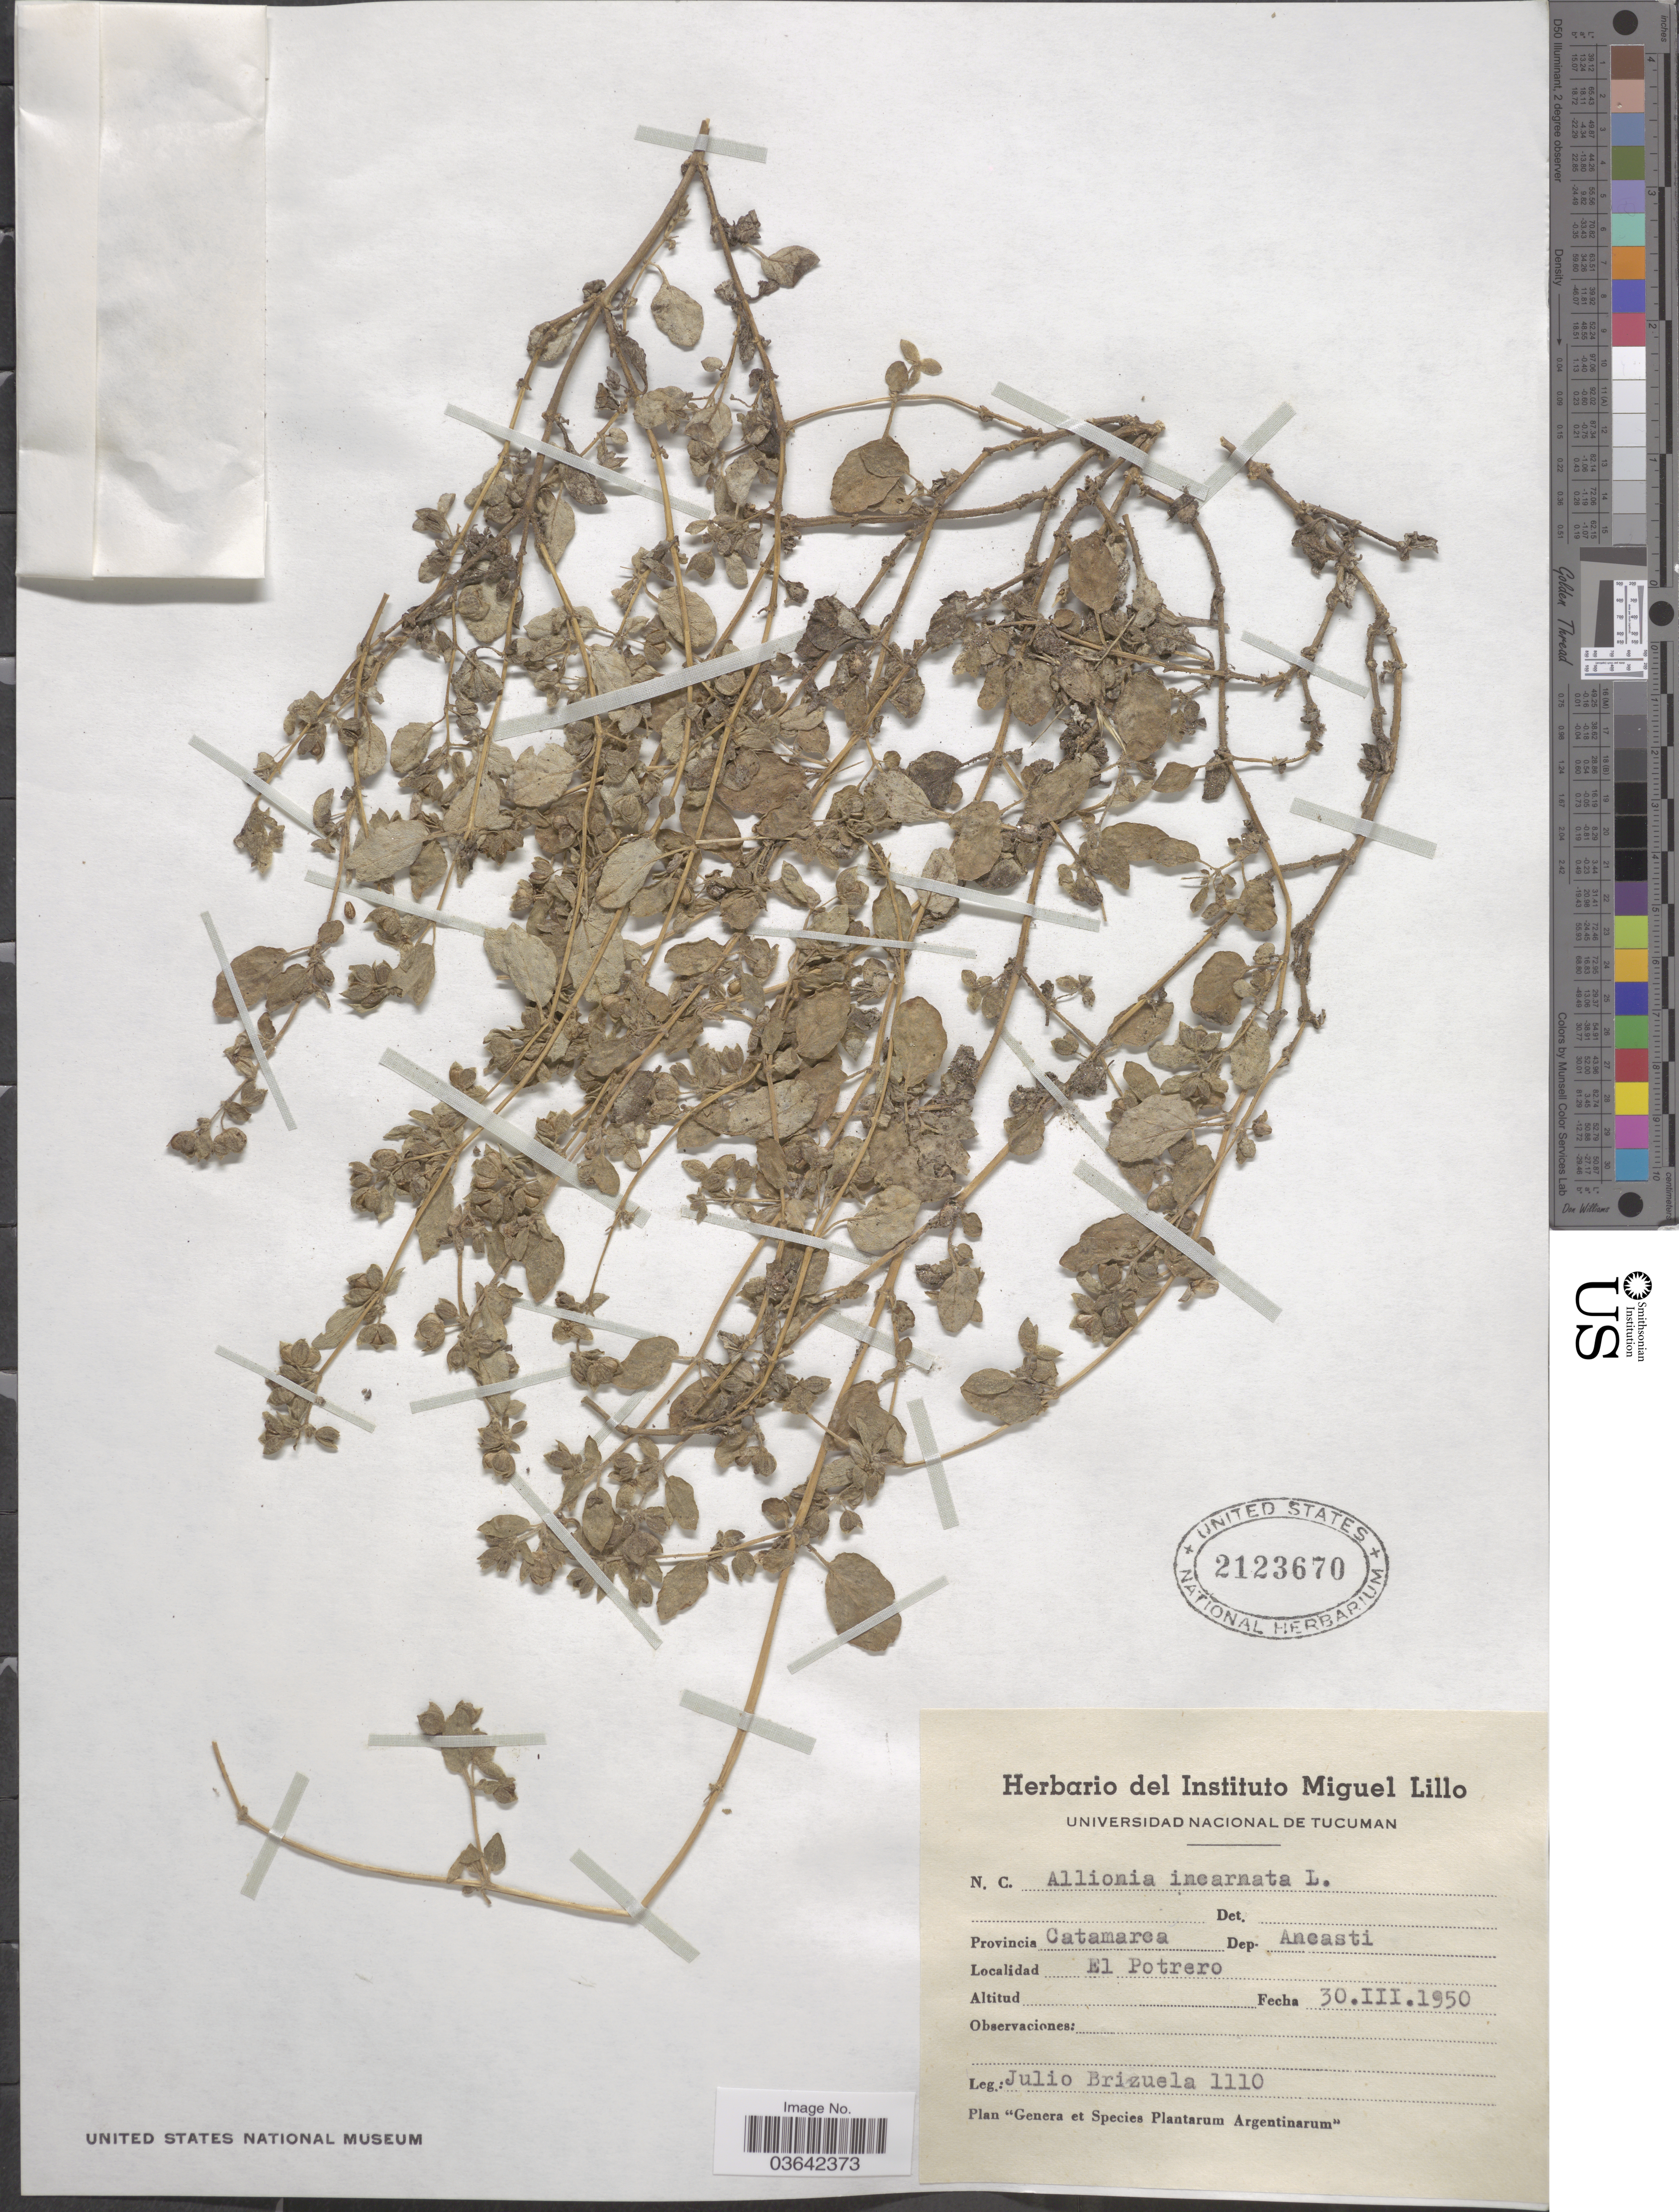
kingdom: Plantae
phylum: Tracheophyta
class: Magnoliopsida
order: Caryophyllales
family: Nyctaginaceae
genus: Allionia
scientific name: Allionia incarnata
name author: L.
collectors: J. Brizuela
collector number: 1110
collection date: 1950-03-30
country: Argentina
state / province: Catamarca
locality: Dep. Ancasti. El Potrero.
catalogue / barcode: US 2123670